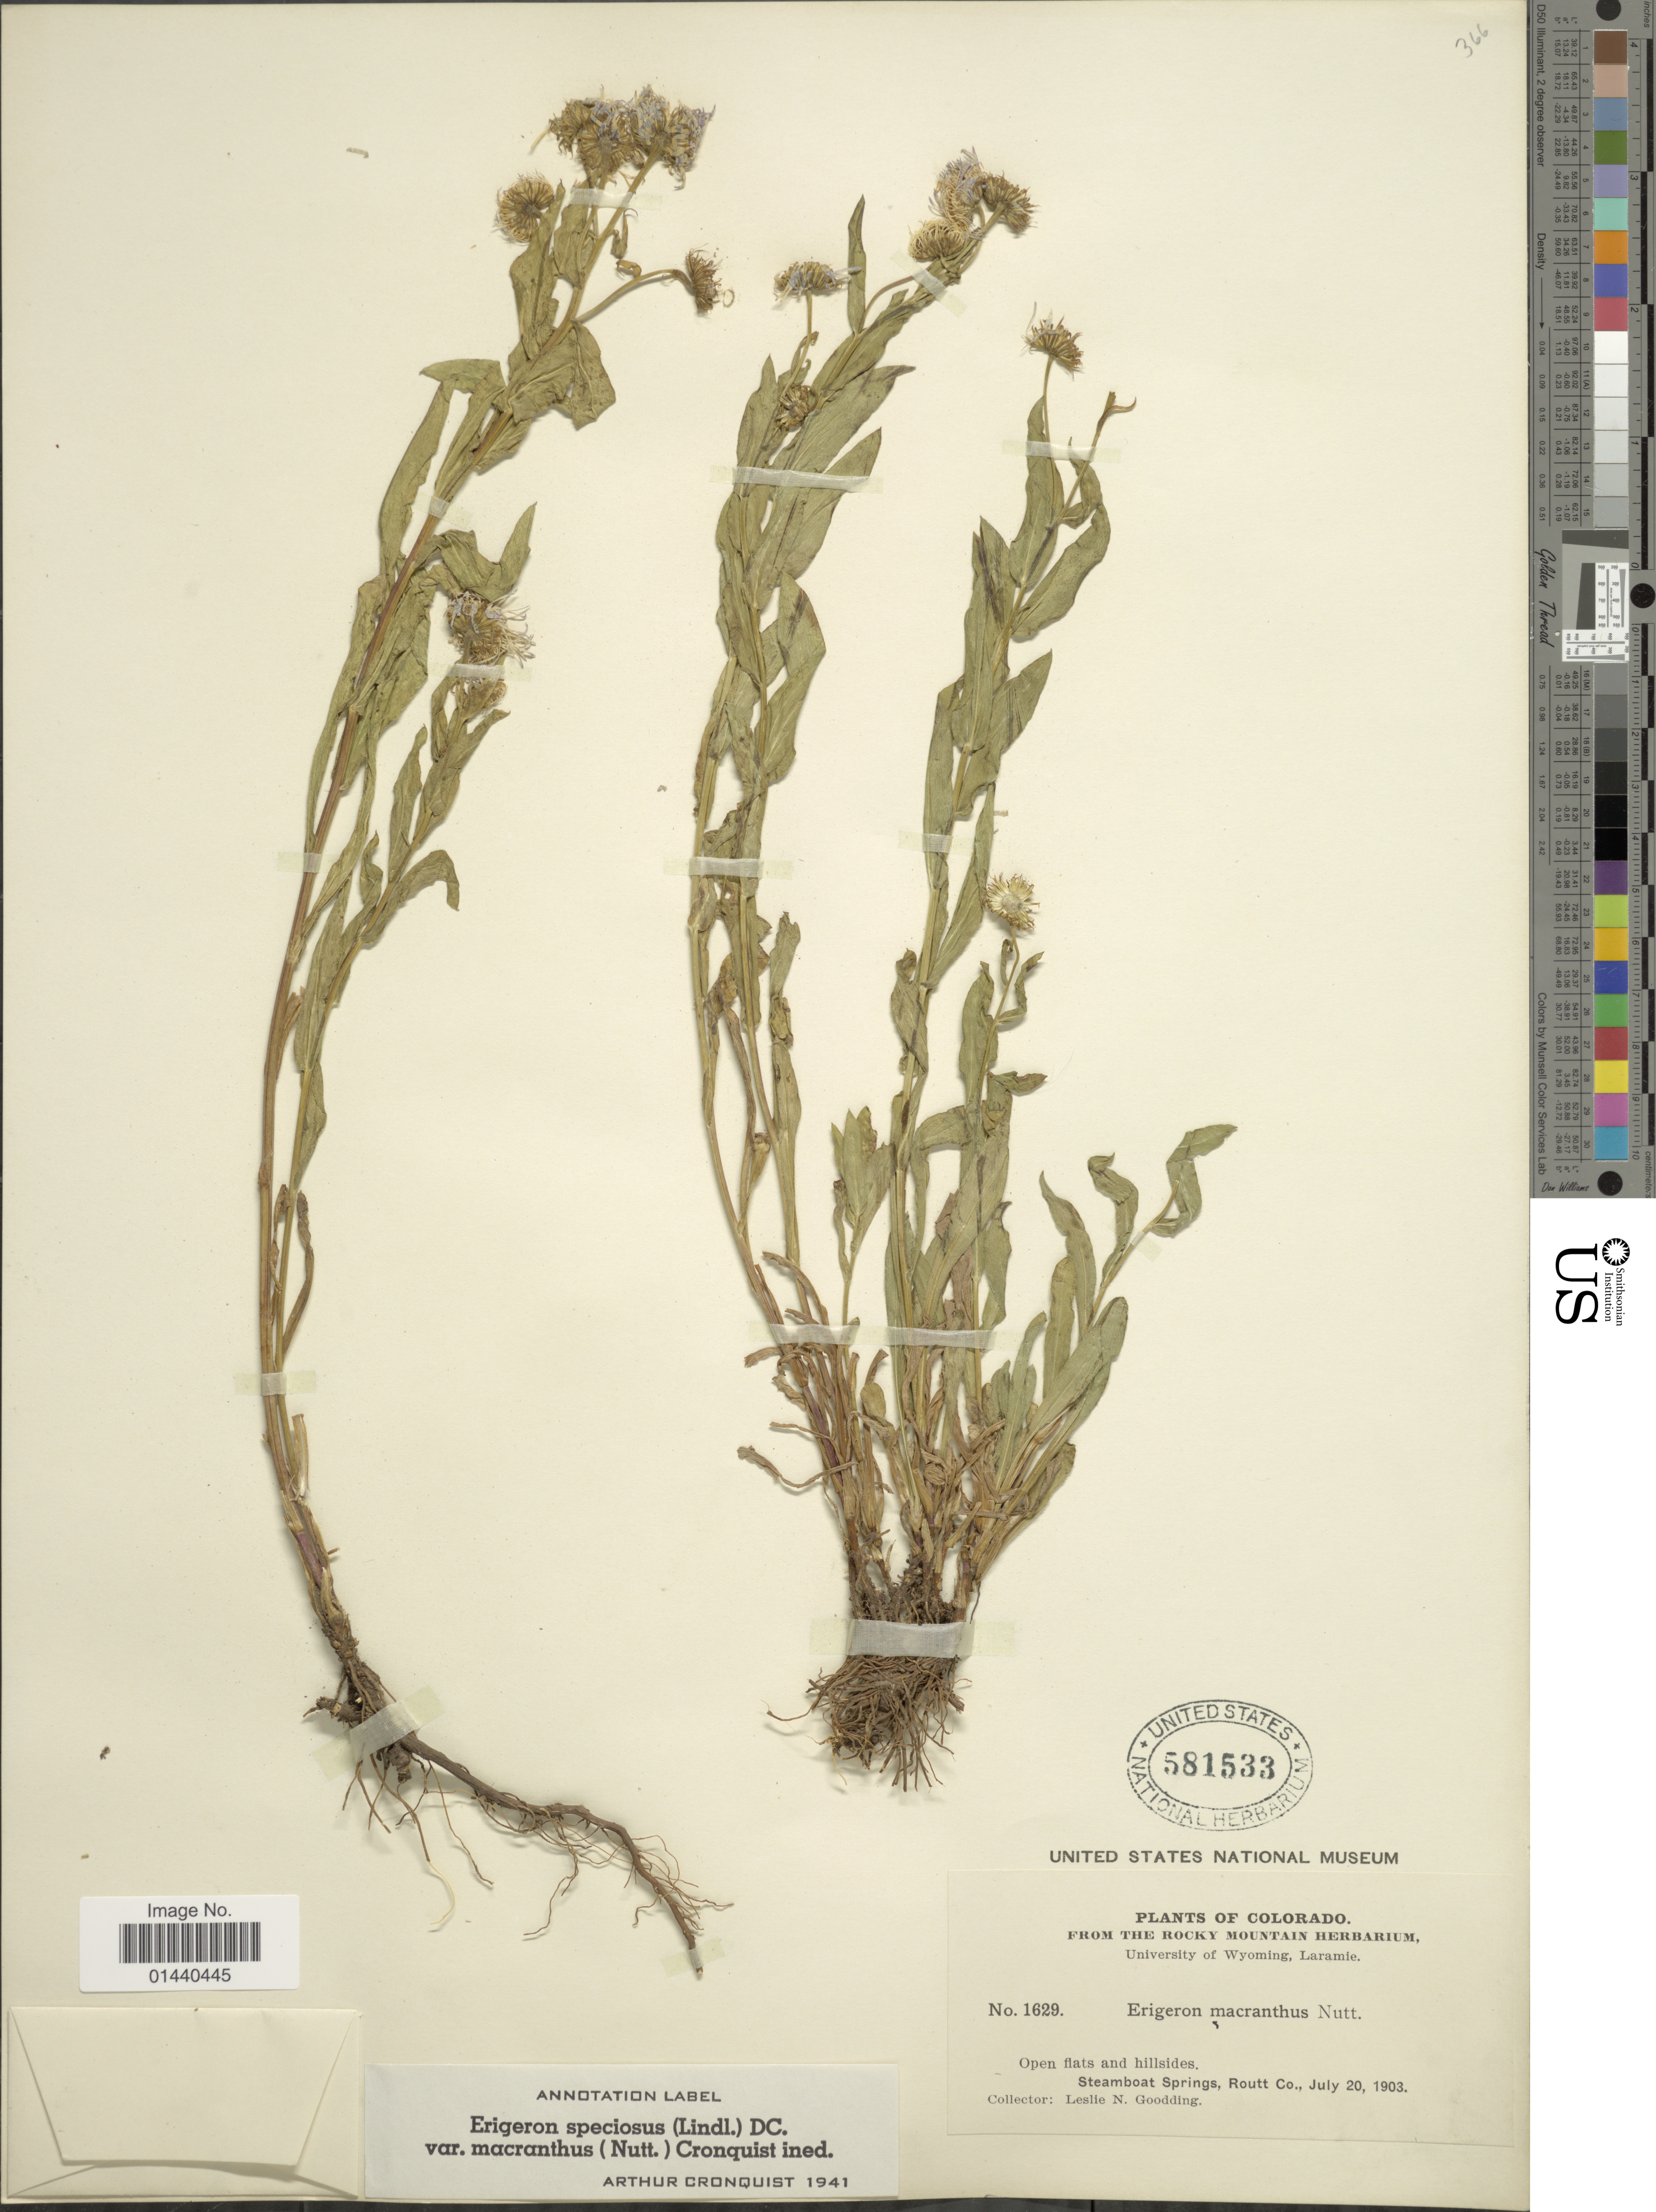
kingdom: Plantae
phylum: Tracheophyta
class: Magnoliopsida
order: Asterales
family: Asteraceae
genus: Erigeron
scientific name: Erigeron speciosus var. macranthus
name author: (Nutt.) Cronq.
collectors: L. N. Goodding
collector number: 1629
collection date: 1903-07-20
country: United States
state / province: Colorado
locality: Steamboat Springs, Routt Co.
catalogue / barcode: US 581533